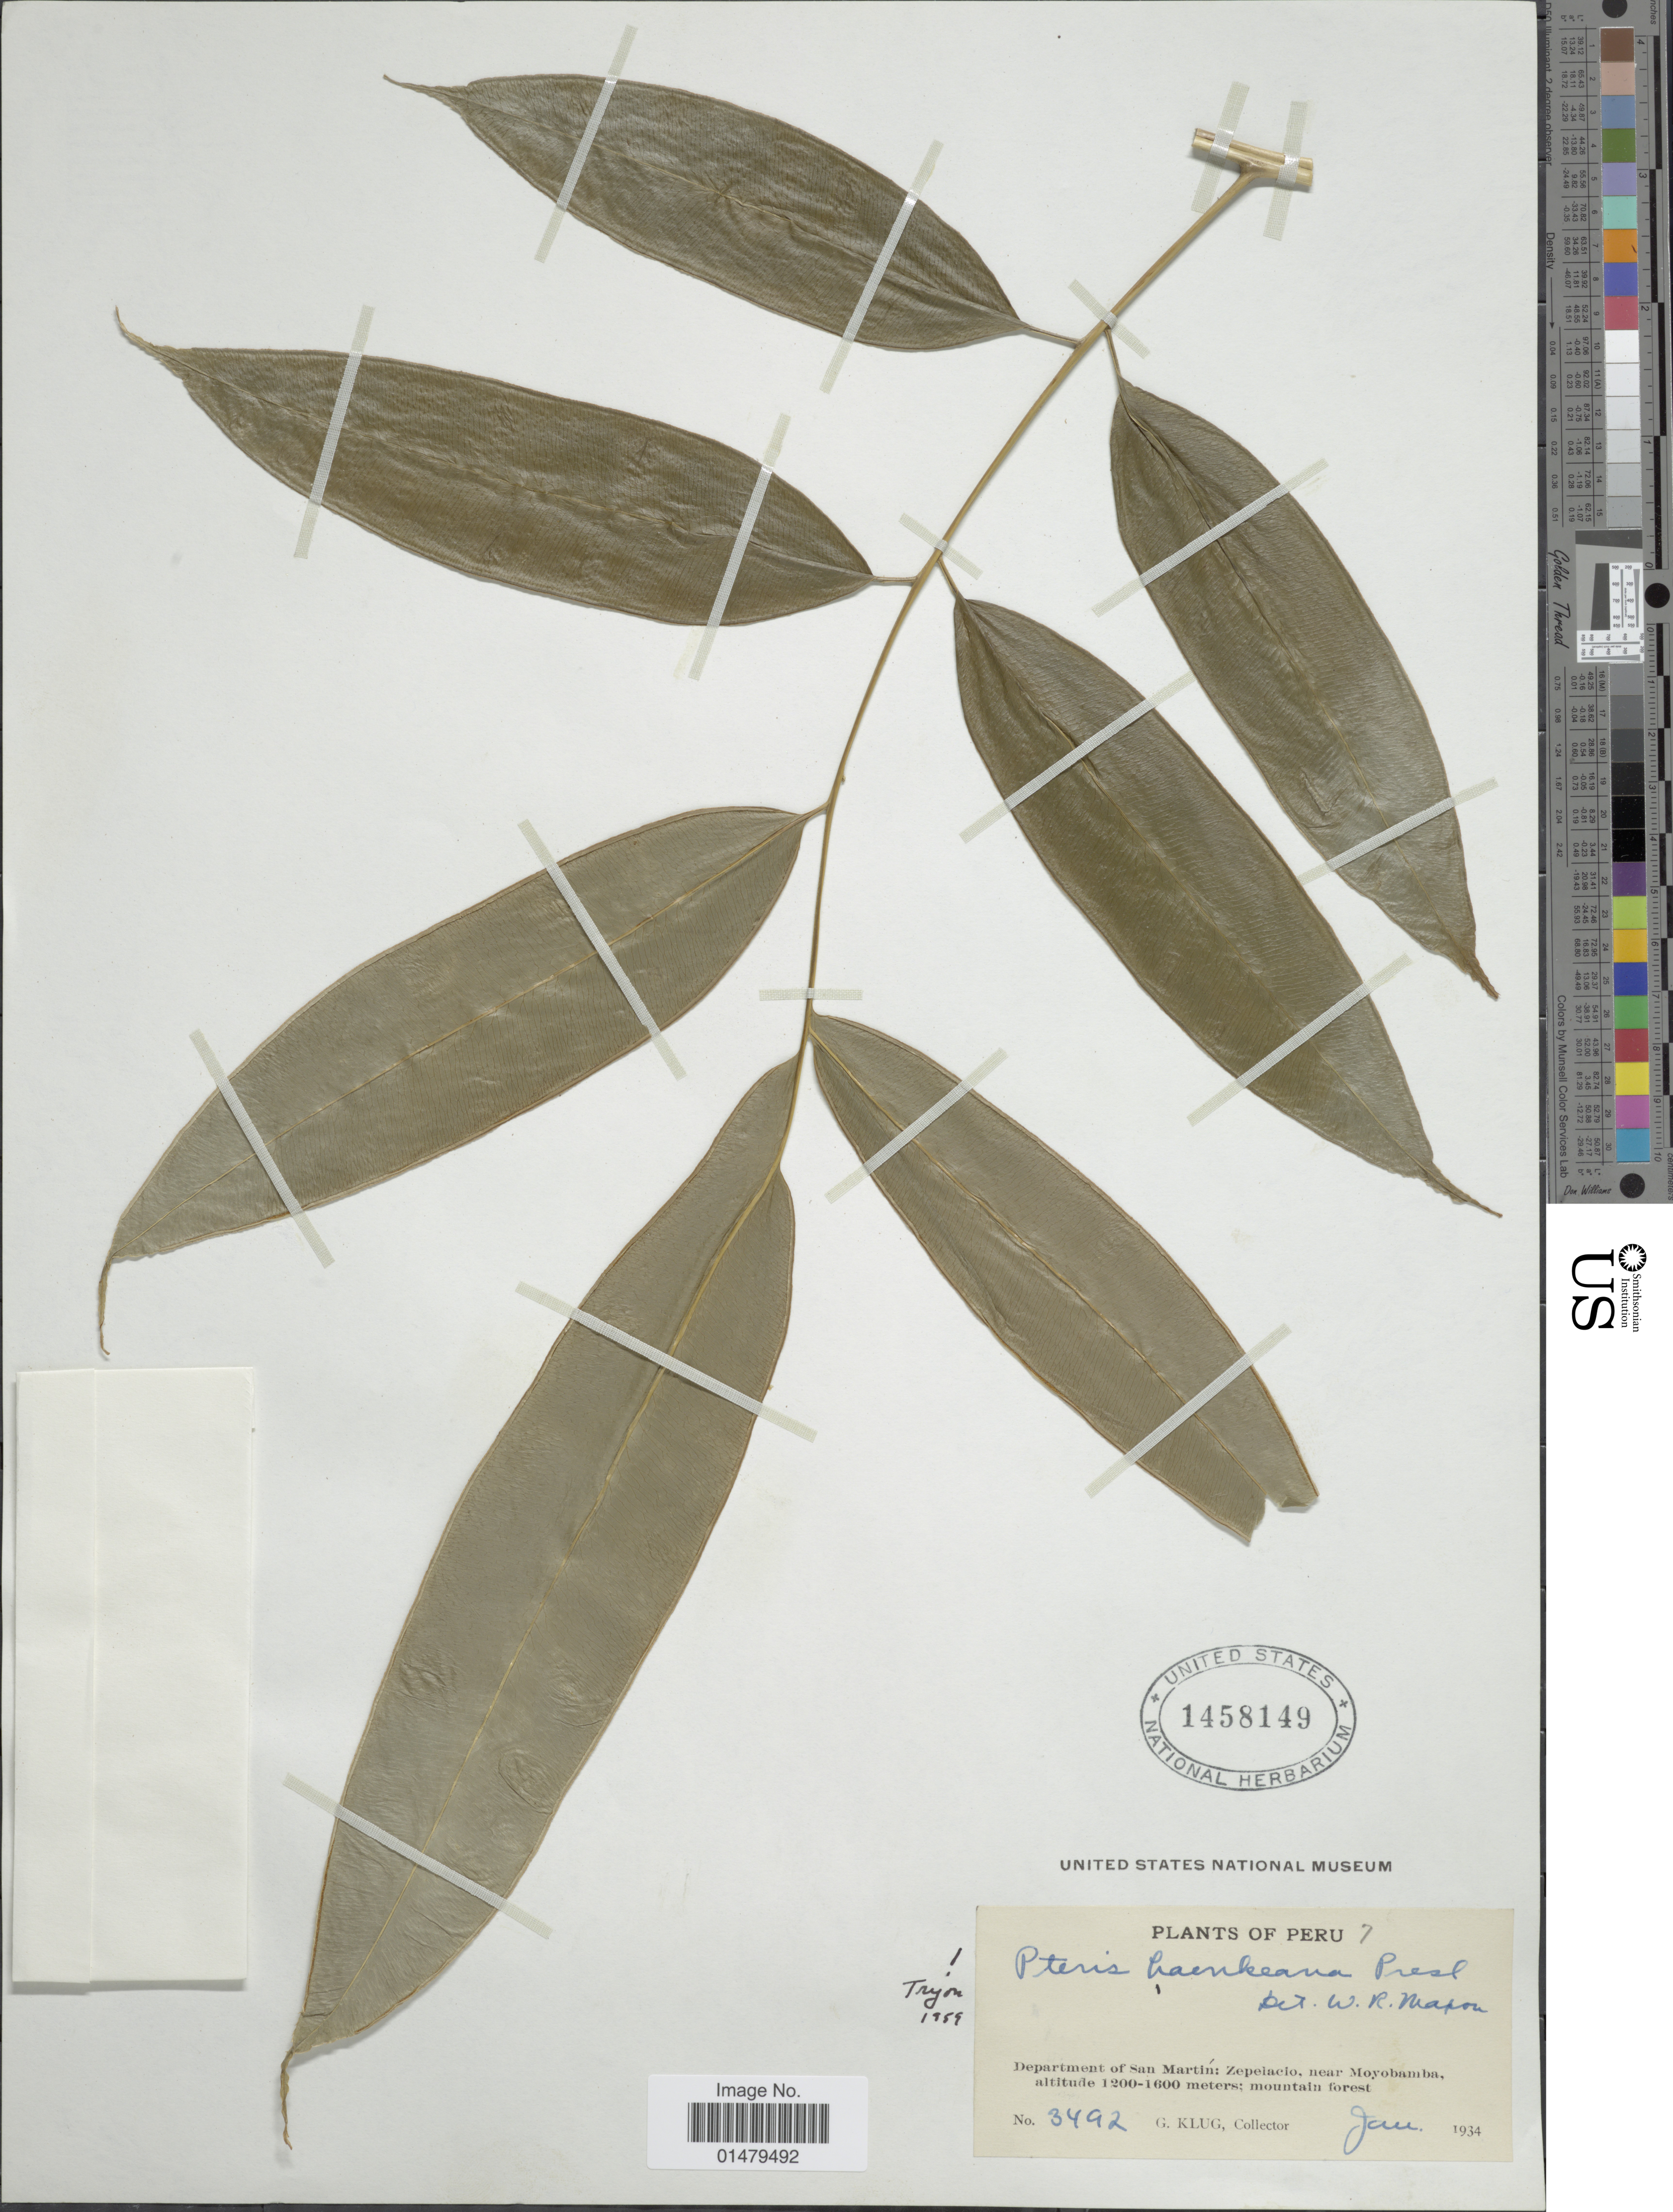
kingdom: Plantae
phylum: Tracheophyta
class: Polypodiopsida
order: Polypodiales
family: Pteridaceae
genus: Pteris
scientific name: Pteris haenkeana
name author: C. Presl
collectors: G. Klug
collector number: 3492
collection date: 1934-01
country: Peru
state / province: San Martín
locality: Department of San Martin: Zepelacio, near Moyobamba.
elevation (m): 1200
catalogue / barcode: US 1458149